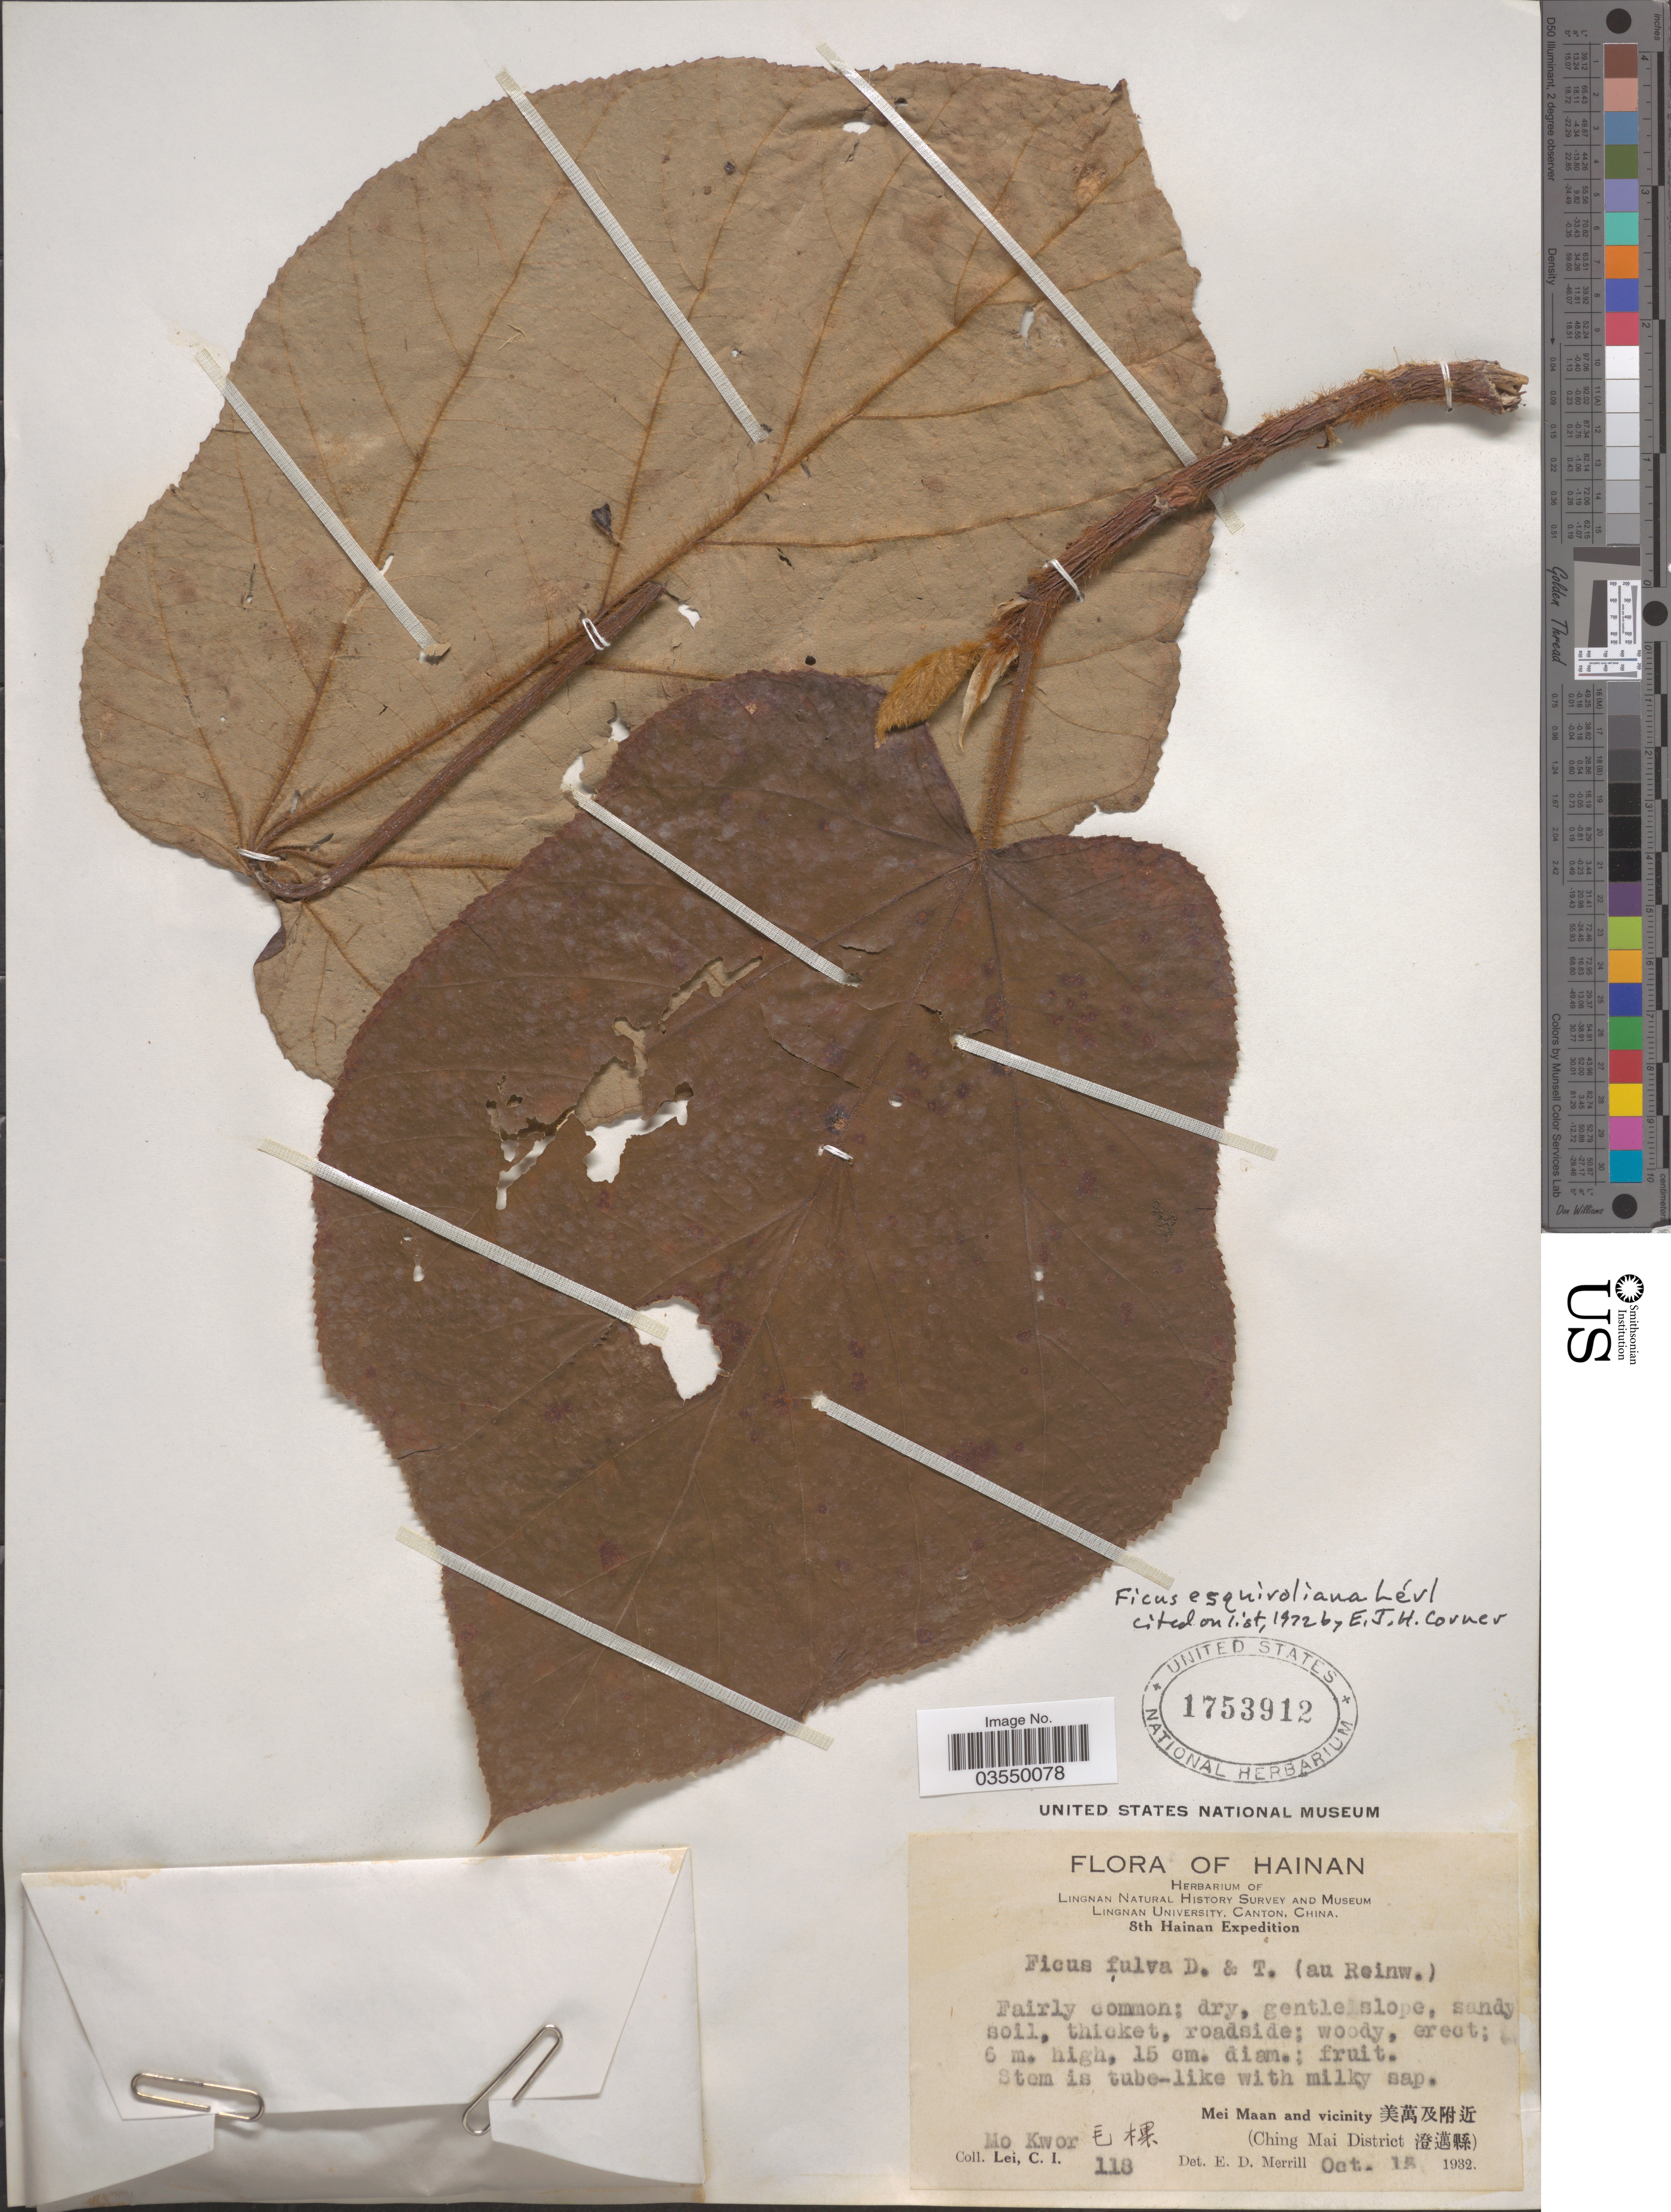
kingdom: Plantae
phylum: Tracheophyta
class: Magnoliopsida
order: Rosales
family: Moraceae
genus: Ficus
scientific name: Ficus esquiroliana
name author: H. Lév.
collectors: C. I. Lei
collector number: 118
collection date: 1932-10-15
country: China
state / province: Hainan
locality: Mo Kwor X. Mei Maan and vicinity X (Ching Mai District X).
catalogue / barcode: US 1753912